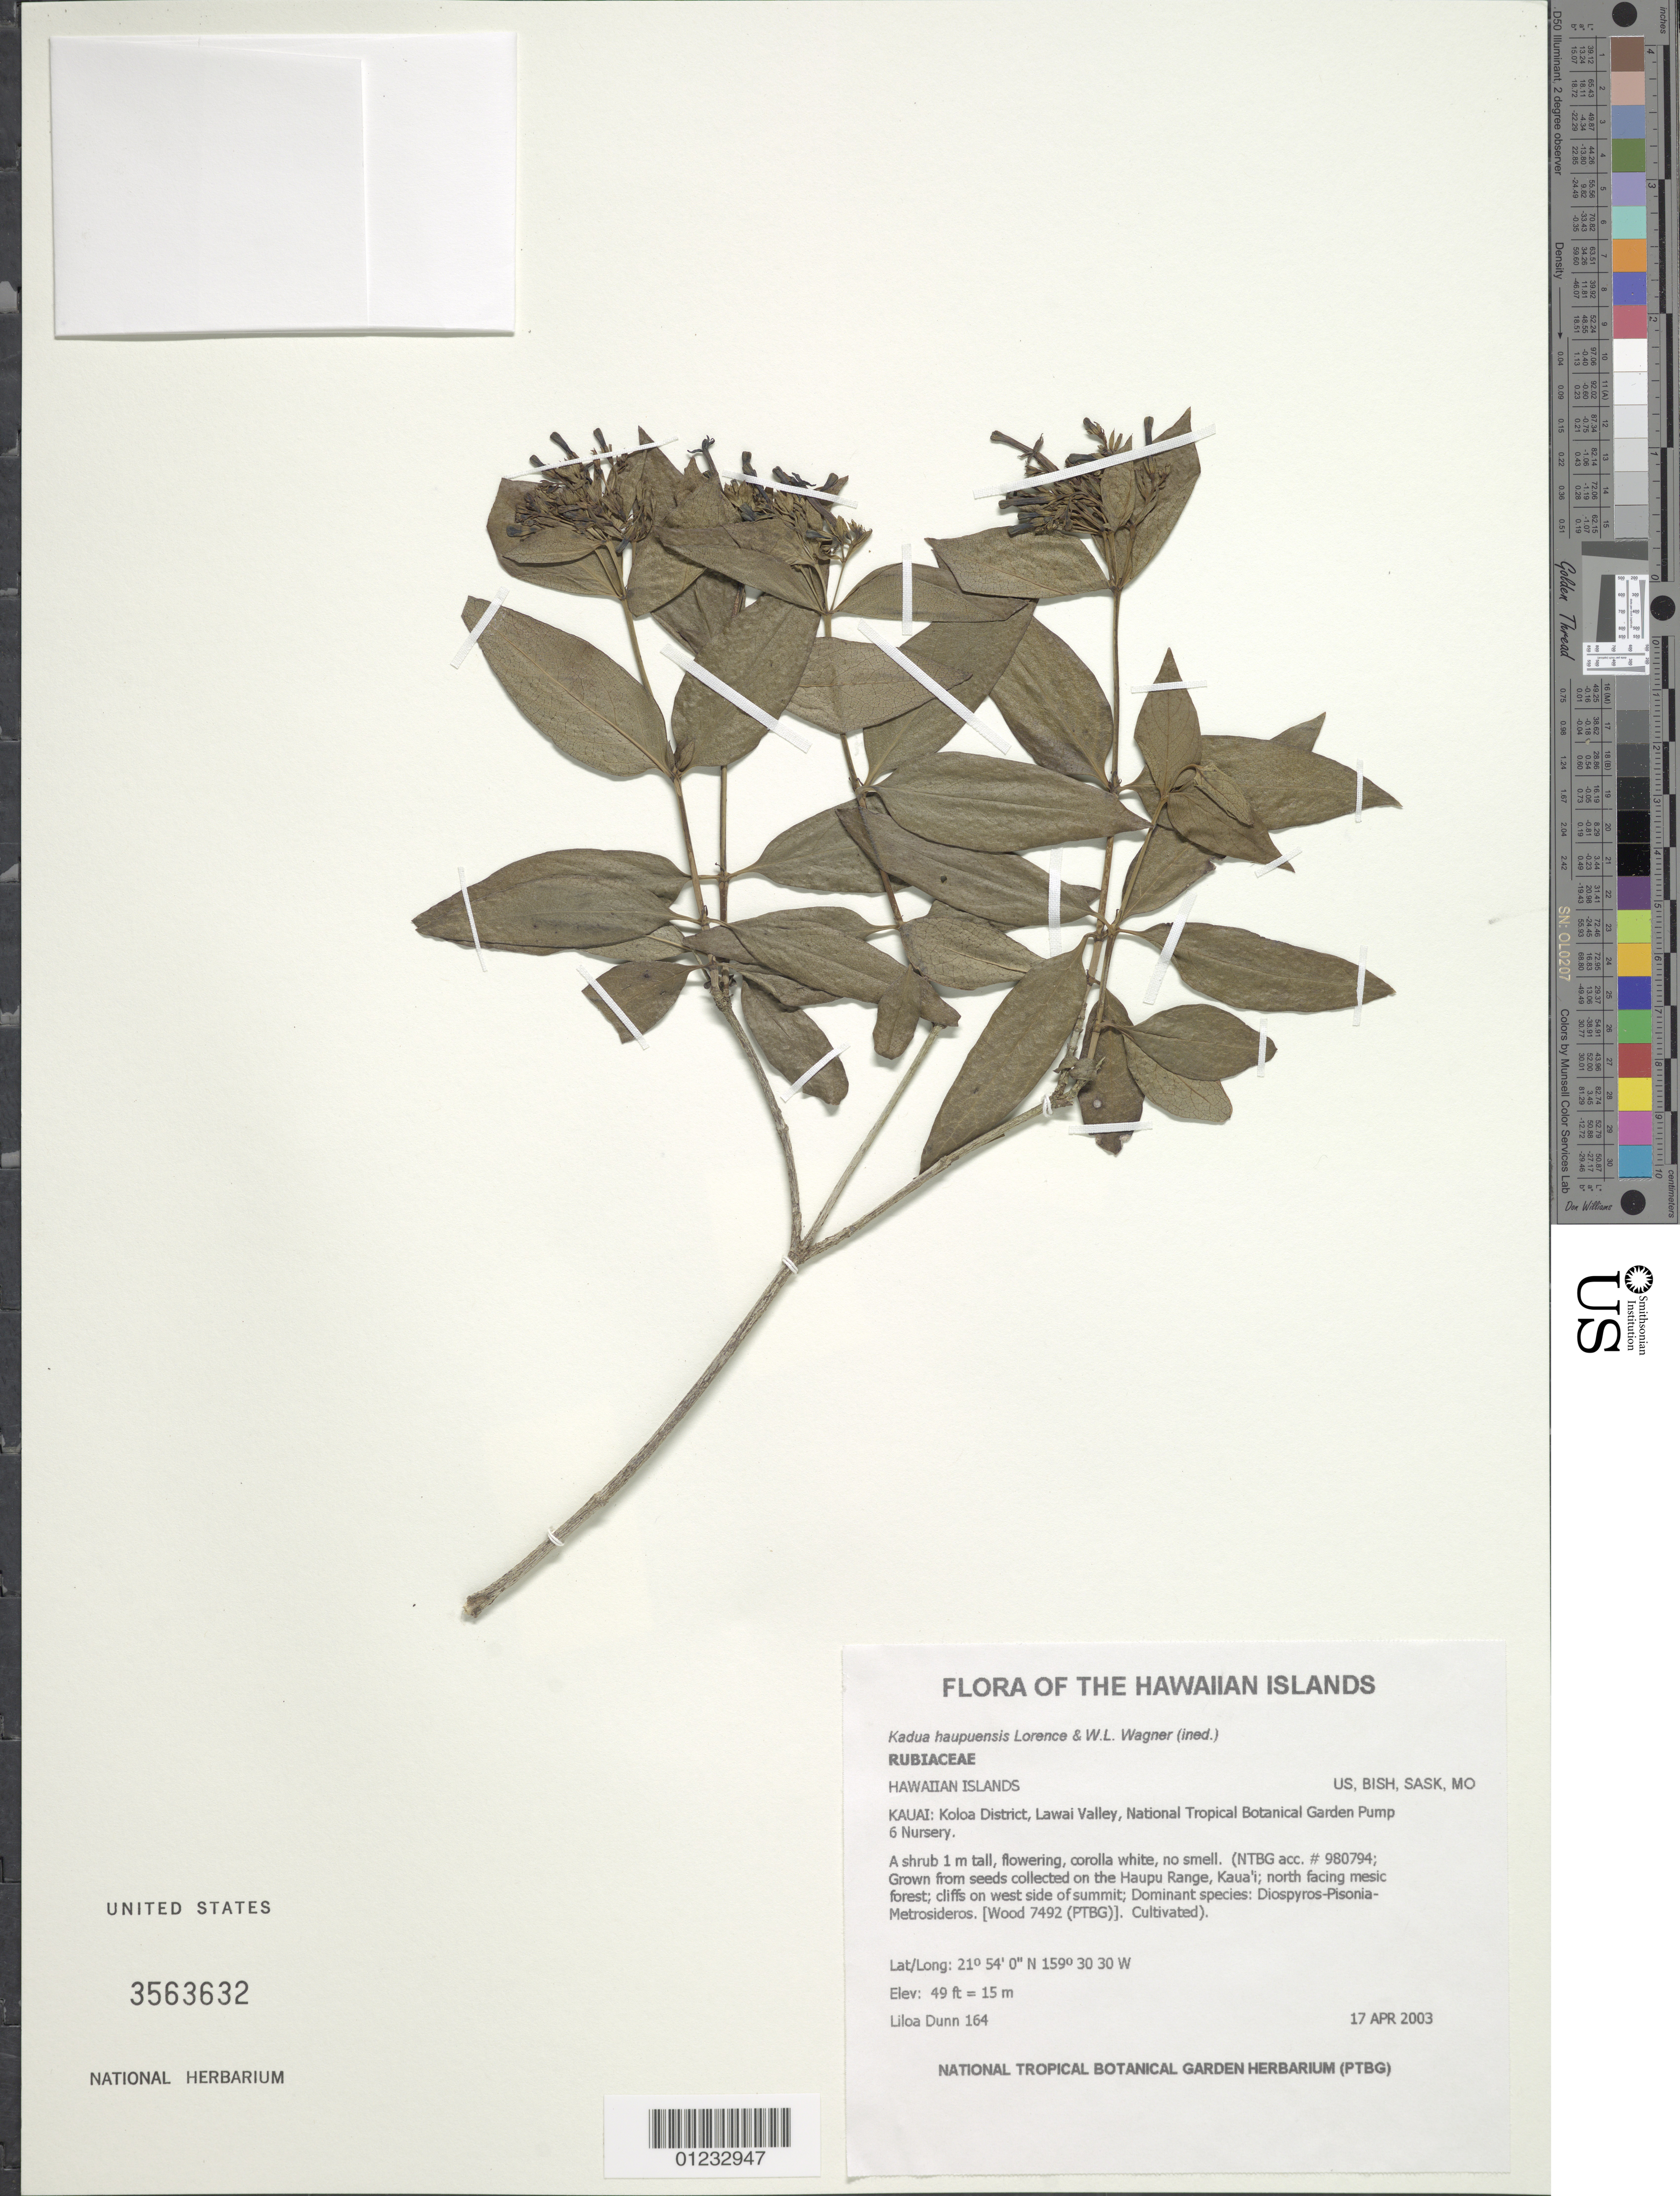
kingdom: Plantae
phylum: Tracheophyta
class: Magnoliopsida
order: Gentianales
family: Rubiaceae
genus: Kadua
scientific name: Kadua haupuensis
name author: Lorence & W.L. Wagner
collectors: L. Dunn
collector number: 164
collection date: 2003-04-17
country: United States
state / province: Hawaii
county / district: Kauai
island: Kaua'i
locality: Koloa District, Lawai Valley, National Tropical Botanical Garden Pump 6 Nursery.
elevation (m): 15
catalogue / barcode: US 3563632